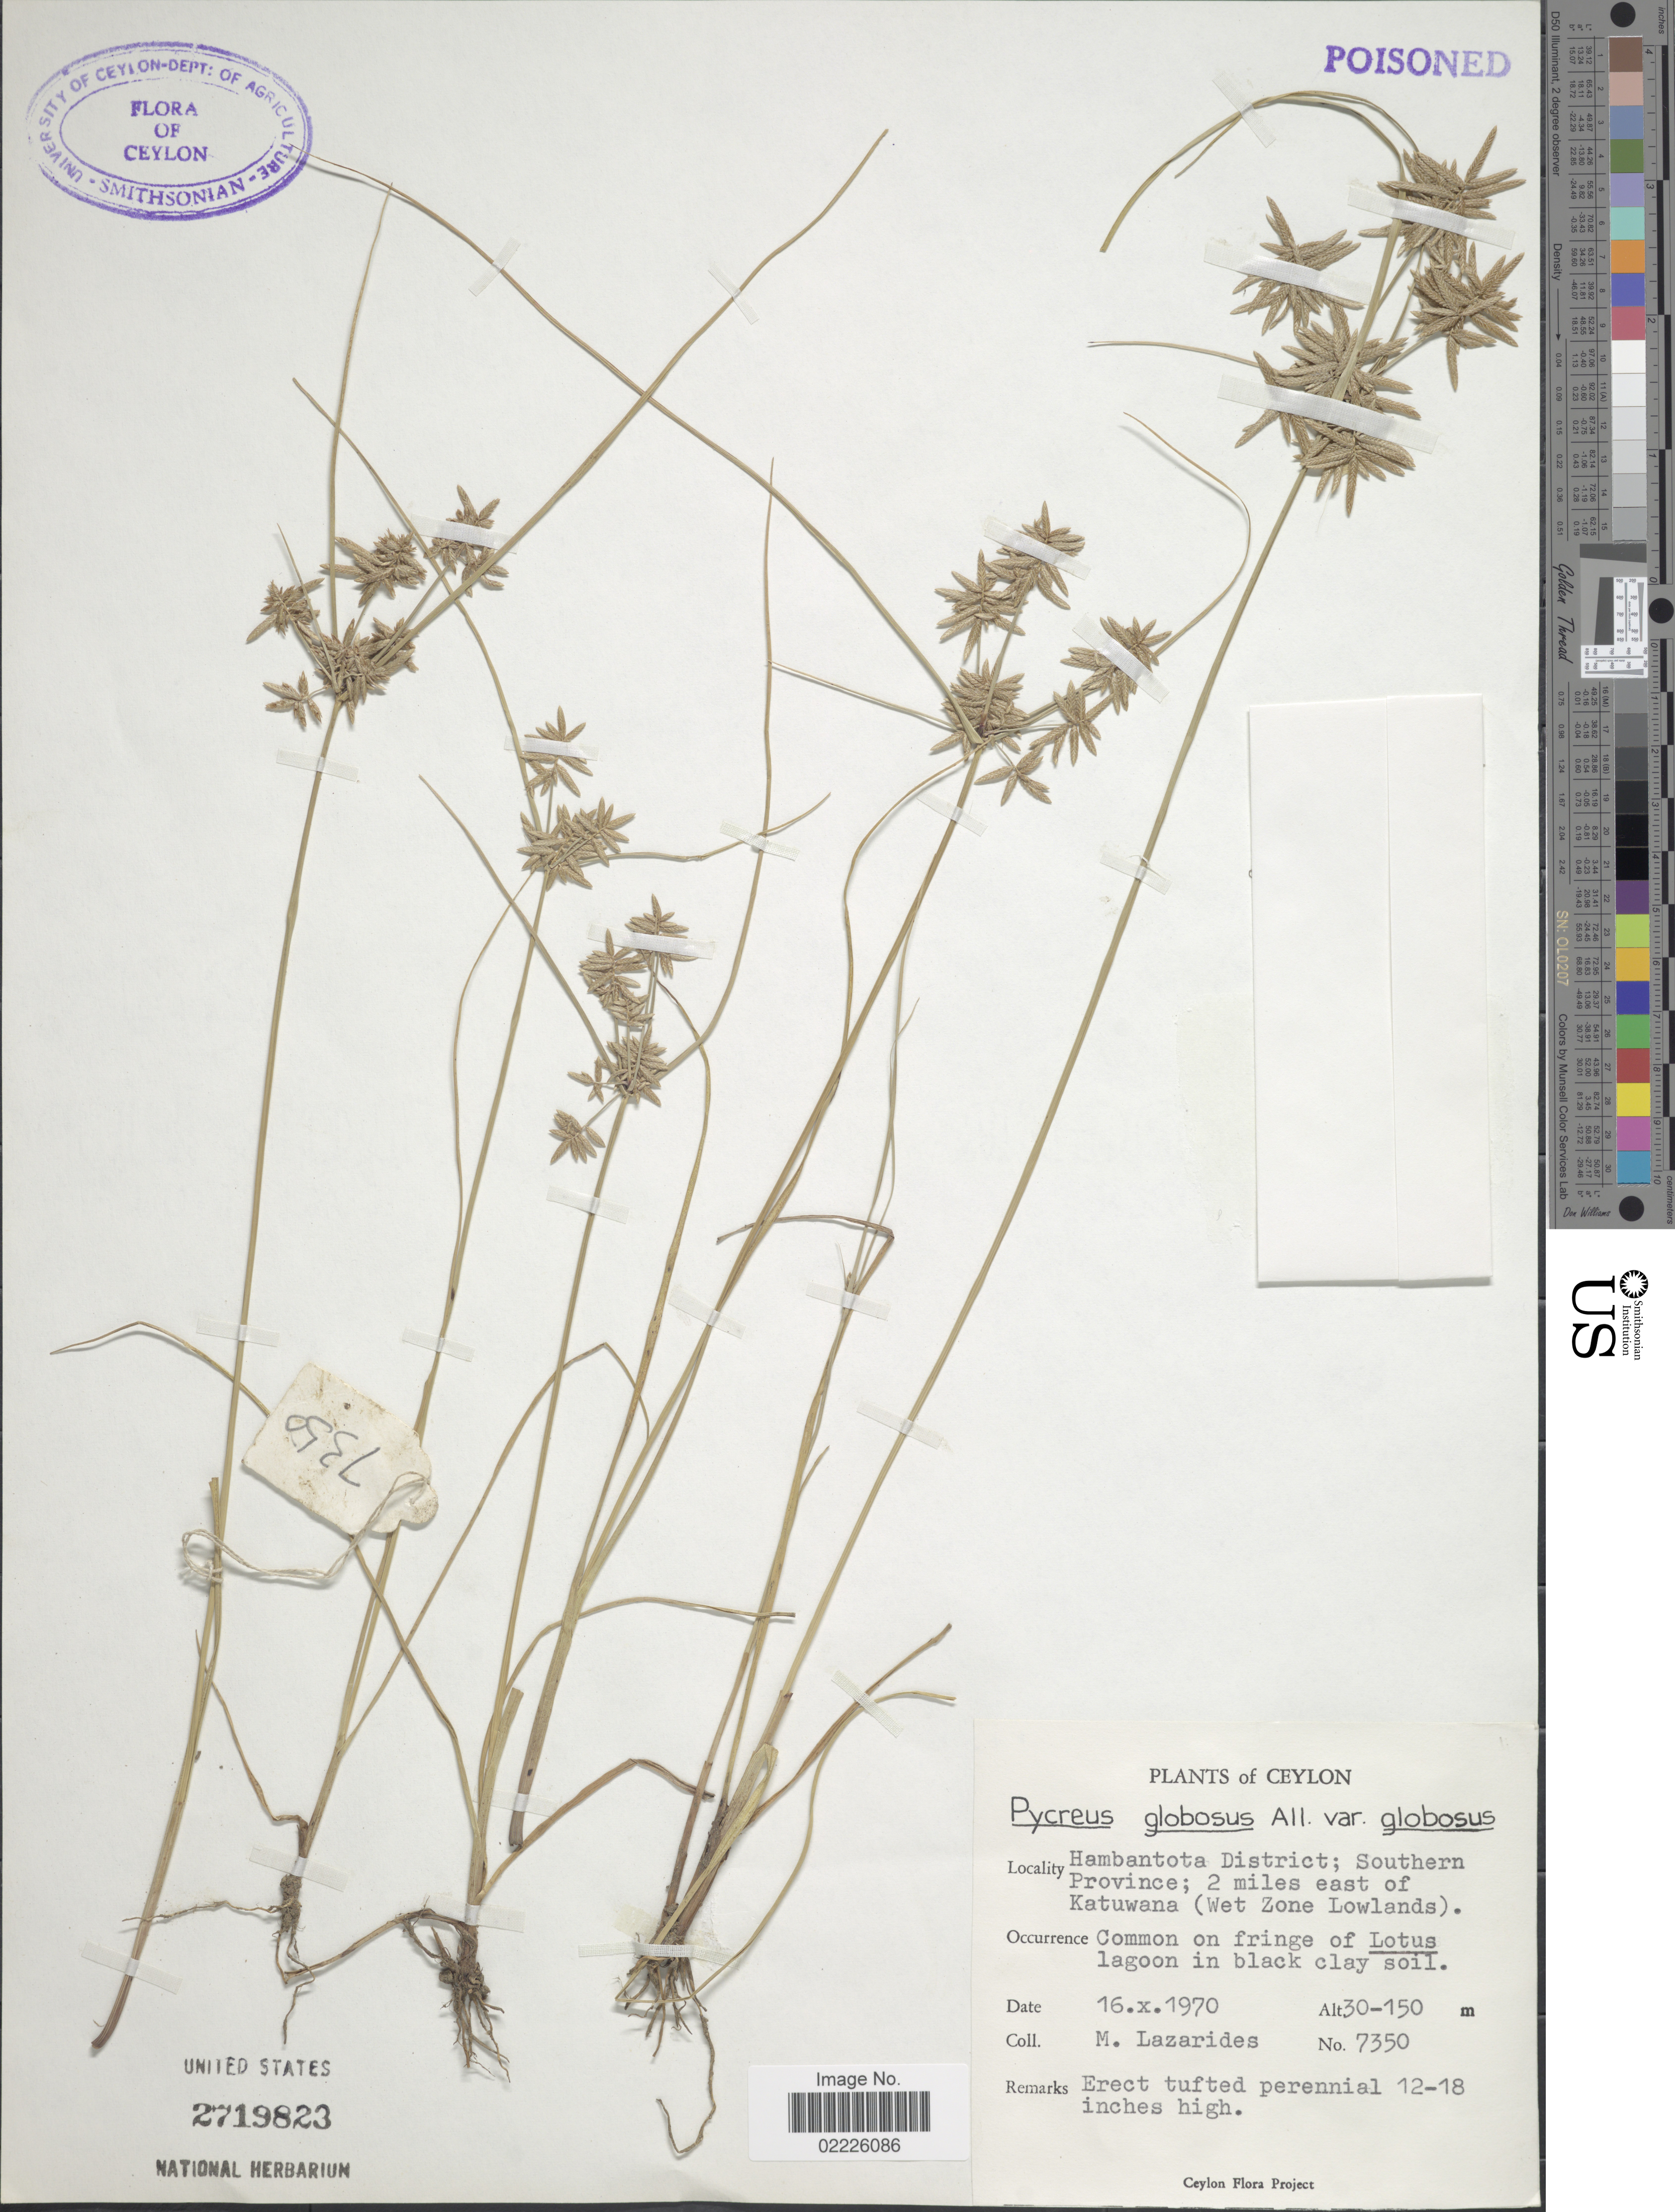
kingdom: Plantae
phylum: Tracheophyta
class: Liliopsida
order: Poales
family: Cyperaceae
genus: Cyperus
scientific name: Cyperus flavidus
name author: Retz.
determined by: Strong, Mark T., (BOT), Smithsonian Institution - National Museum of Natural History (UNITED STATES)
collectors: M. Lazarides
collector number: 7530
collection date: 1970-10-16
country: Sri Lanka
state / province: Southern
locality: Ceylon, Hambantota District, Southern Province, 2 miles east of Kutawana (Wet Zone Lowlands)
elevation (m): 30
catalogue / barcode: US 2719823